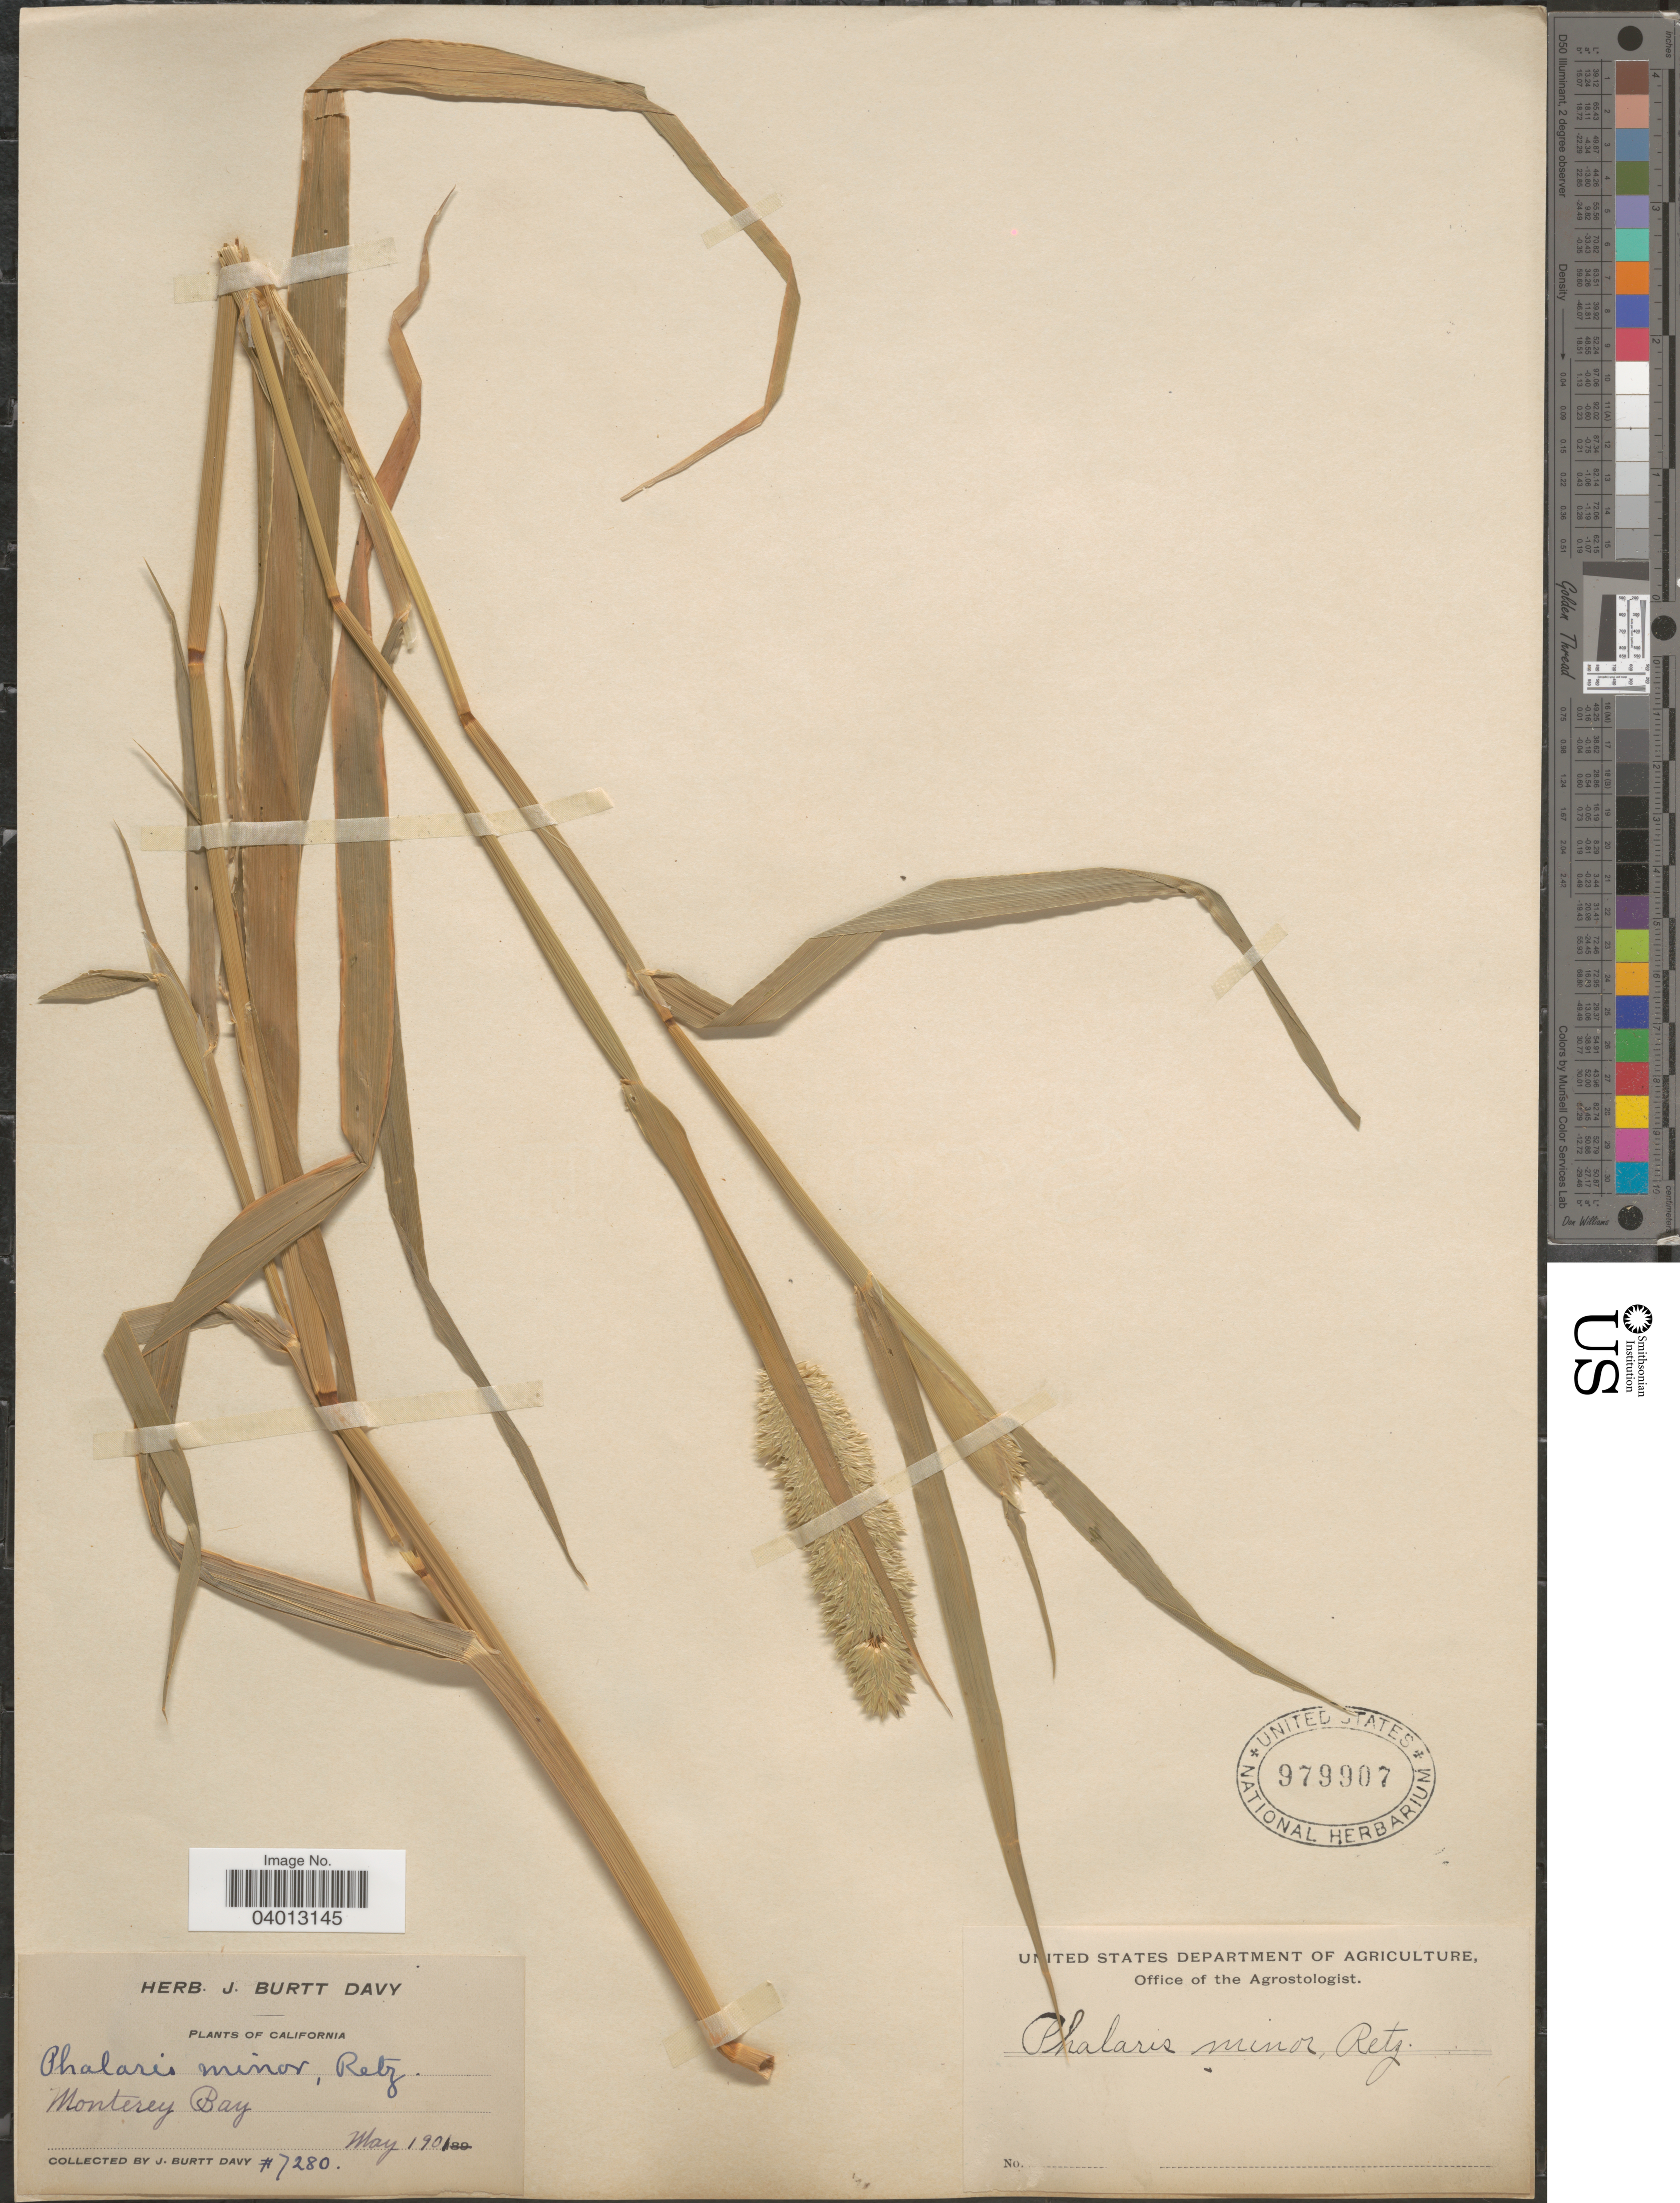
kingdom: Plantae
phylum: Tracheophyta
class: Liliopsida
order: Poales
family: Poaceae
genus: Phalaris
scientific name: Phalaris minor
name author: Retz.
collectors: J. Burtt Davy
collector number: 7280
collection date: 1901-05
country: United States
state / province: California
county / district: Monterey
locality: Monterey Bay.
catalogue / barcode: US 979907